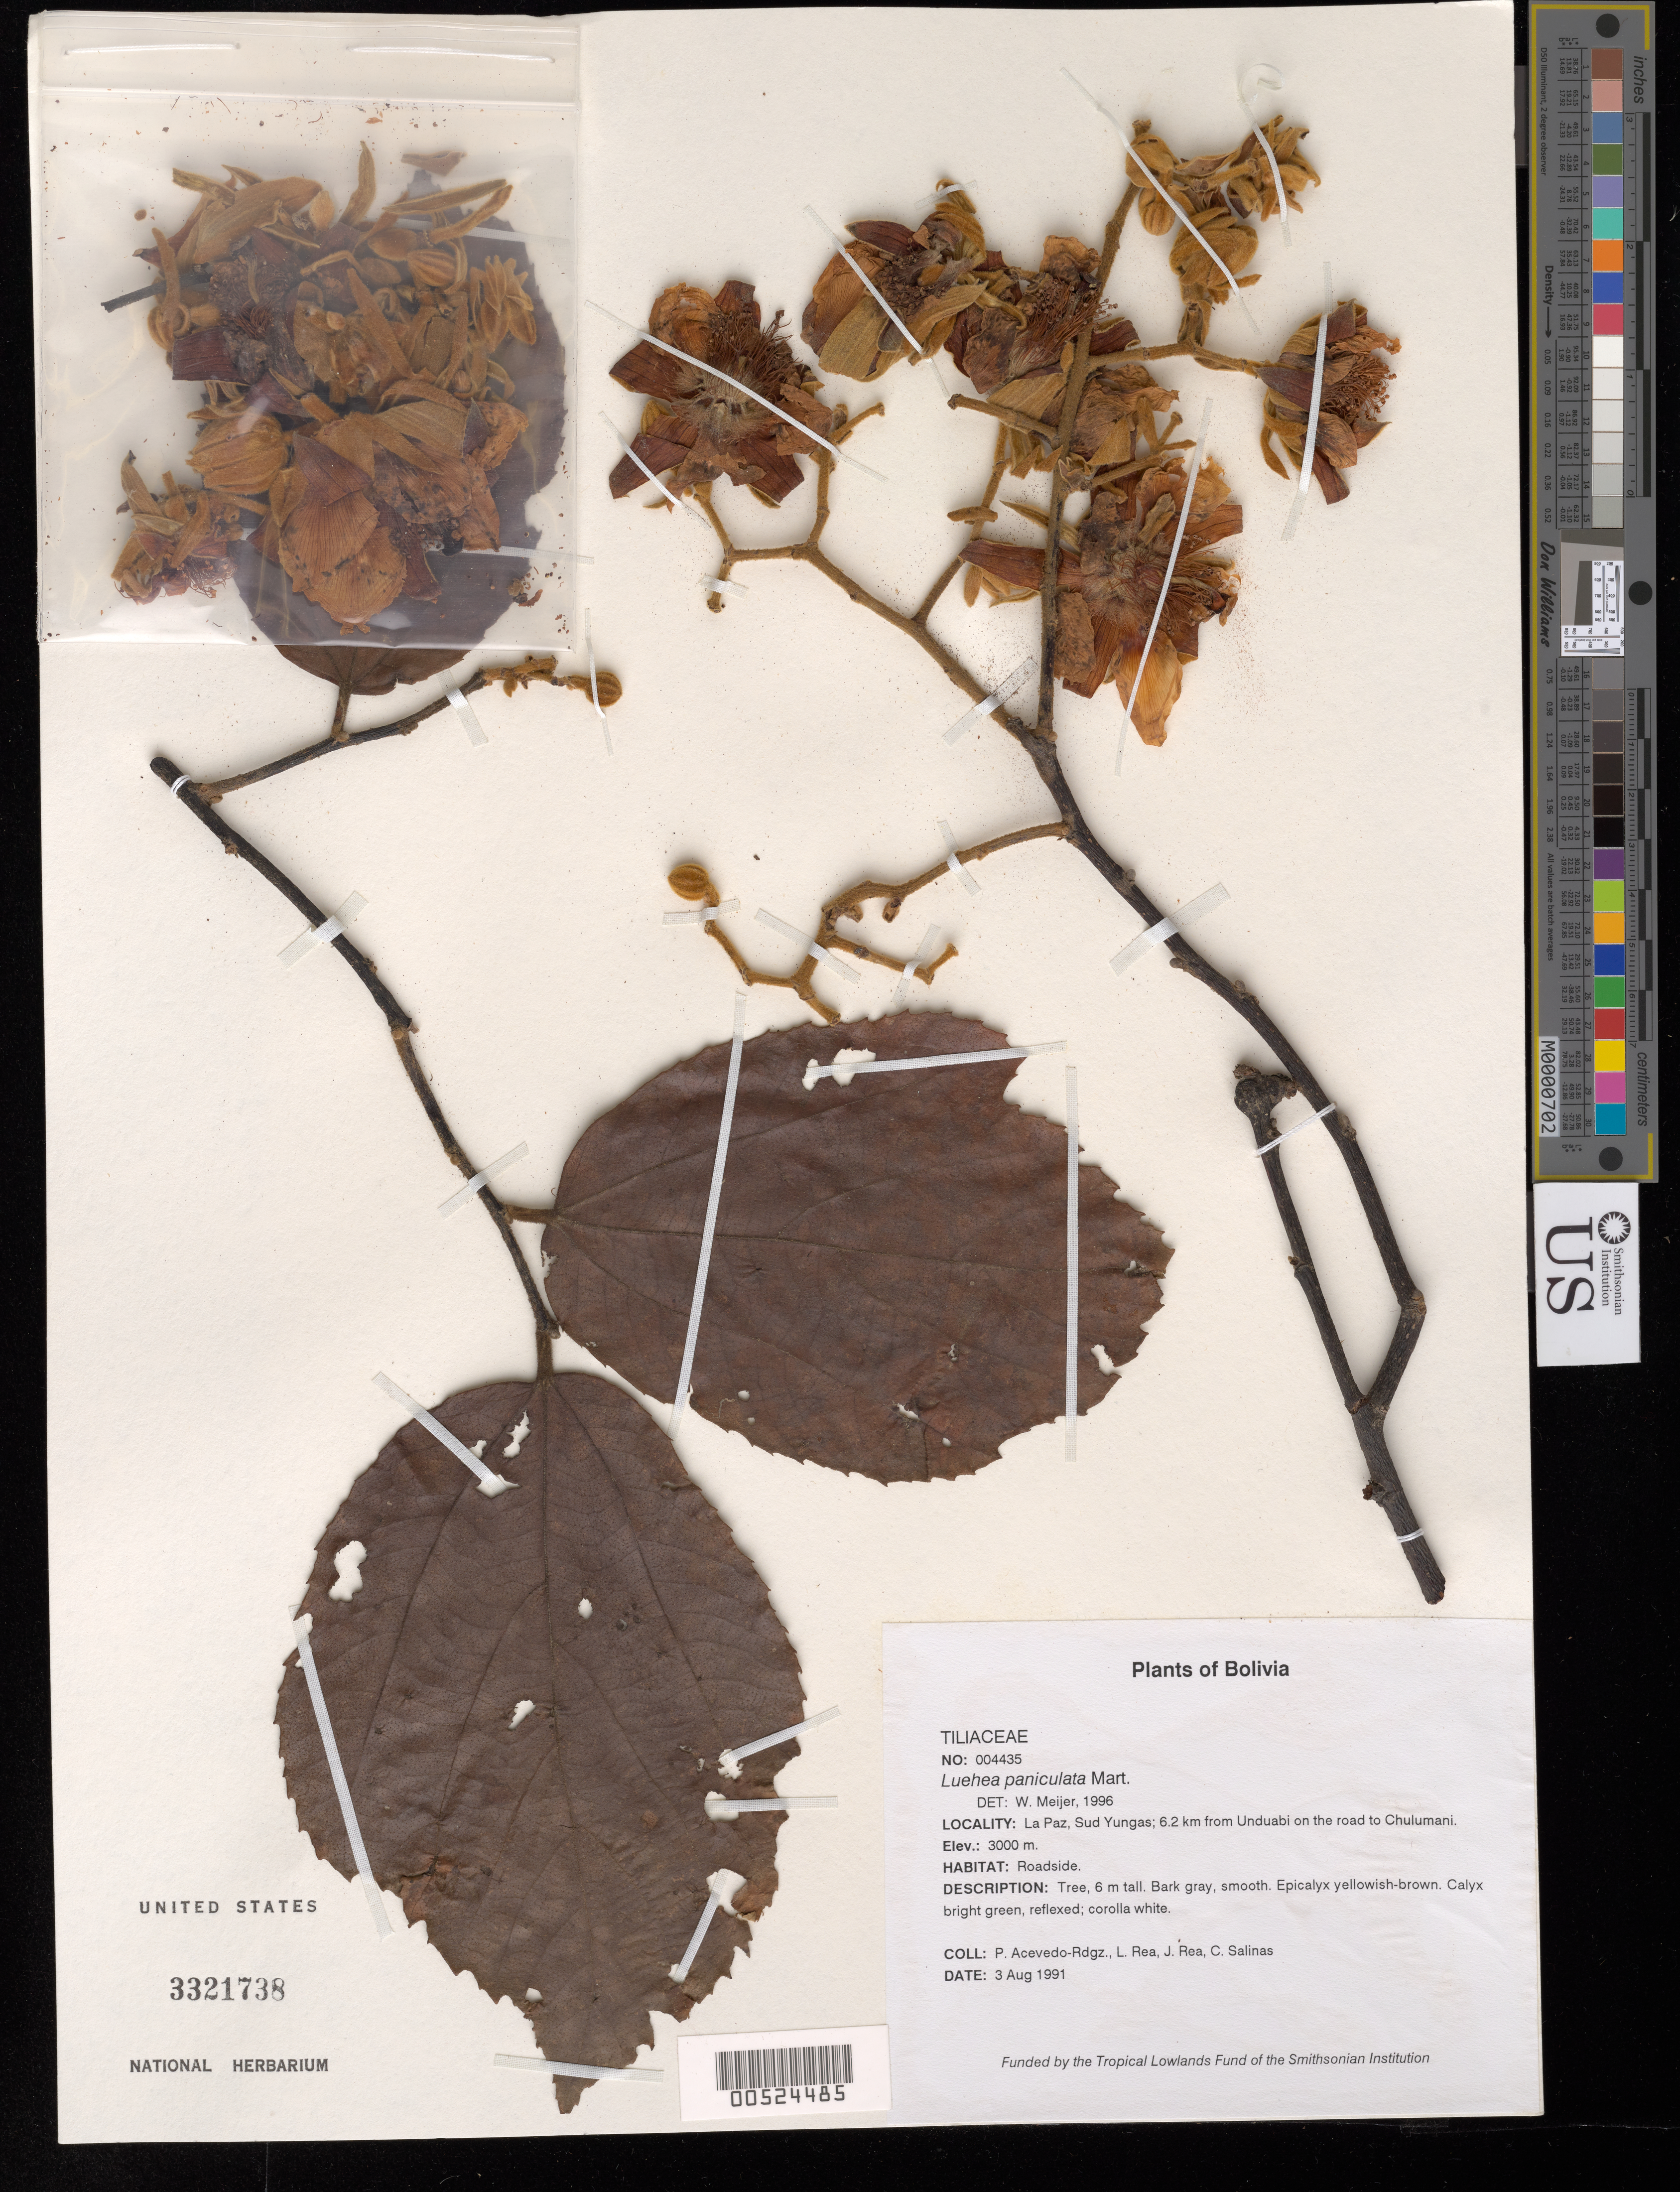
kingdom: Plantae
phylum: Tracheophyta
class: Magnoliopsida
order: Malvales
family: Malvaceae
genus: Luehea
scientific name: Luehea paniculata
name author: Mart.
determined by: Meijer, W.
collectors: P. Acevedo-Rodr., L. Rea, J. Rea & C. Salinas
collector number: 4435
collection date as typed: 03 Aug 1991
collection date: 1991-08-03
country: Bolivia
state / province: La Paz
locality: Sud Yungas; 6.2 km from Unduabi on the road to Chulumani.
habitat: Roadside.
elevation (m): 3000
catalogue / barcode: US 3321738